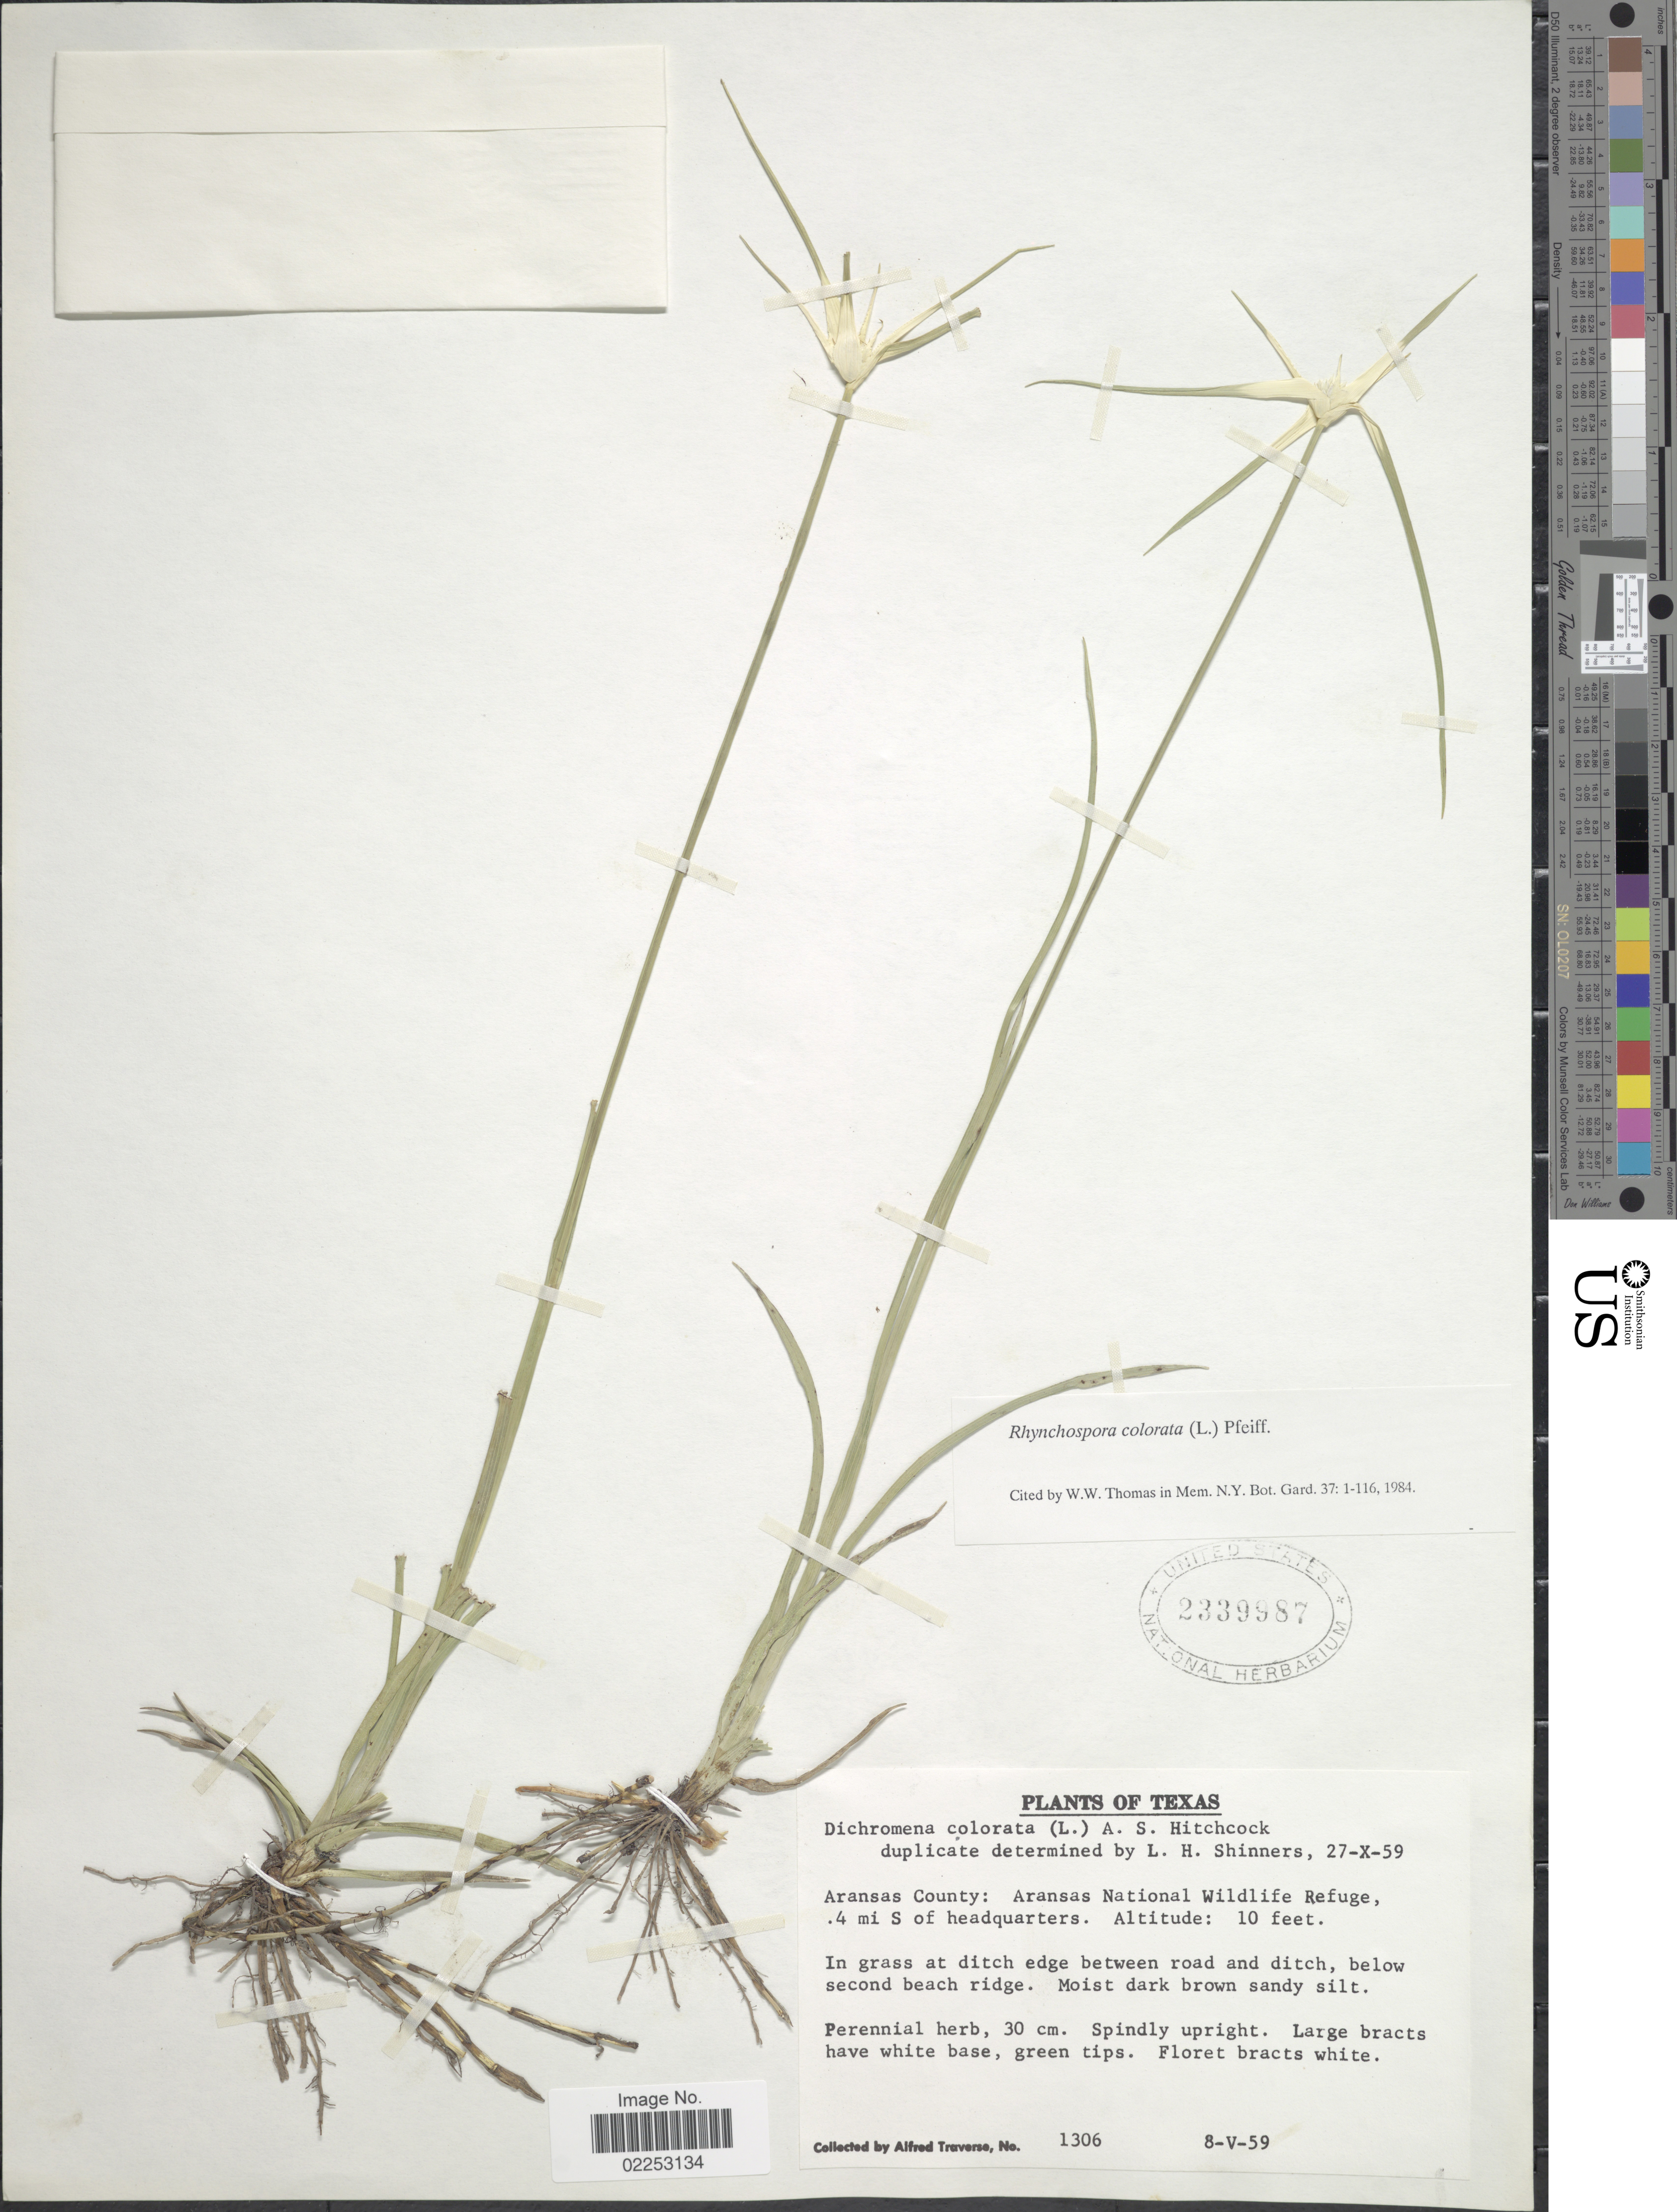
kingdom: Plantae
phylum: Tracheophyta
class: Liliopsida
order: Poales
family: Cyperaceae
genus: Rhynchospora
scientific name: Rhynchospora colorata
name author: (L.) H. Pfeiff.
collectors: A. Traverse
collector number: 1306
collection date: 1959-05-08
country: United States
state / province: Texas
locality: Aransas County: Aransas National Wildlife Refuge, .4 mi S of headquarters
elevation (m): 3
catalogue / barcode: US 2339987